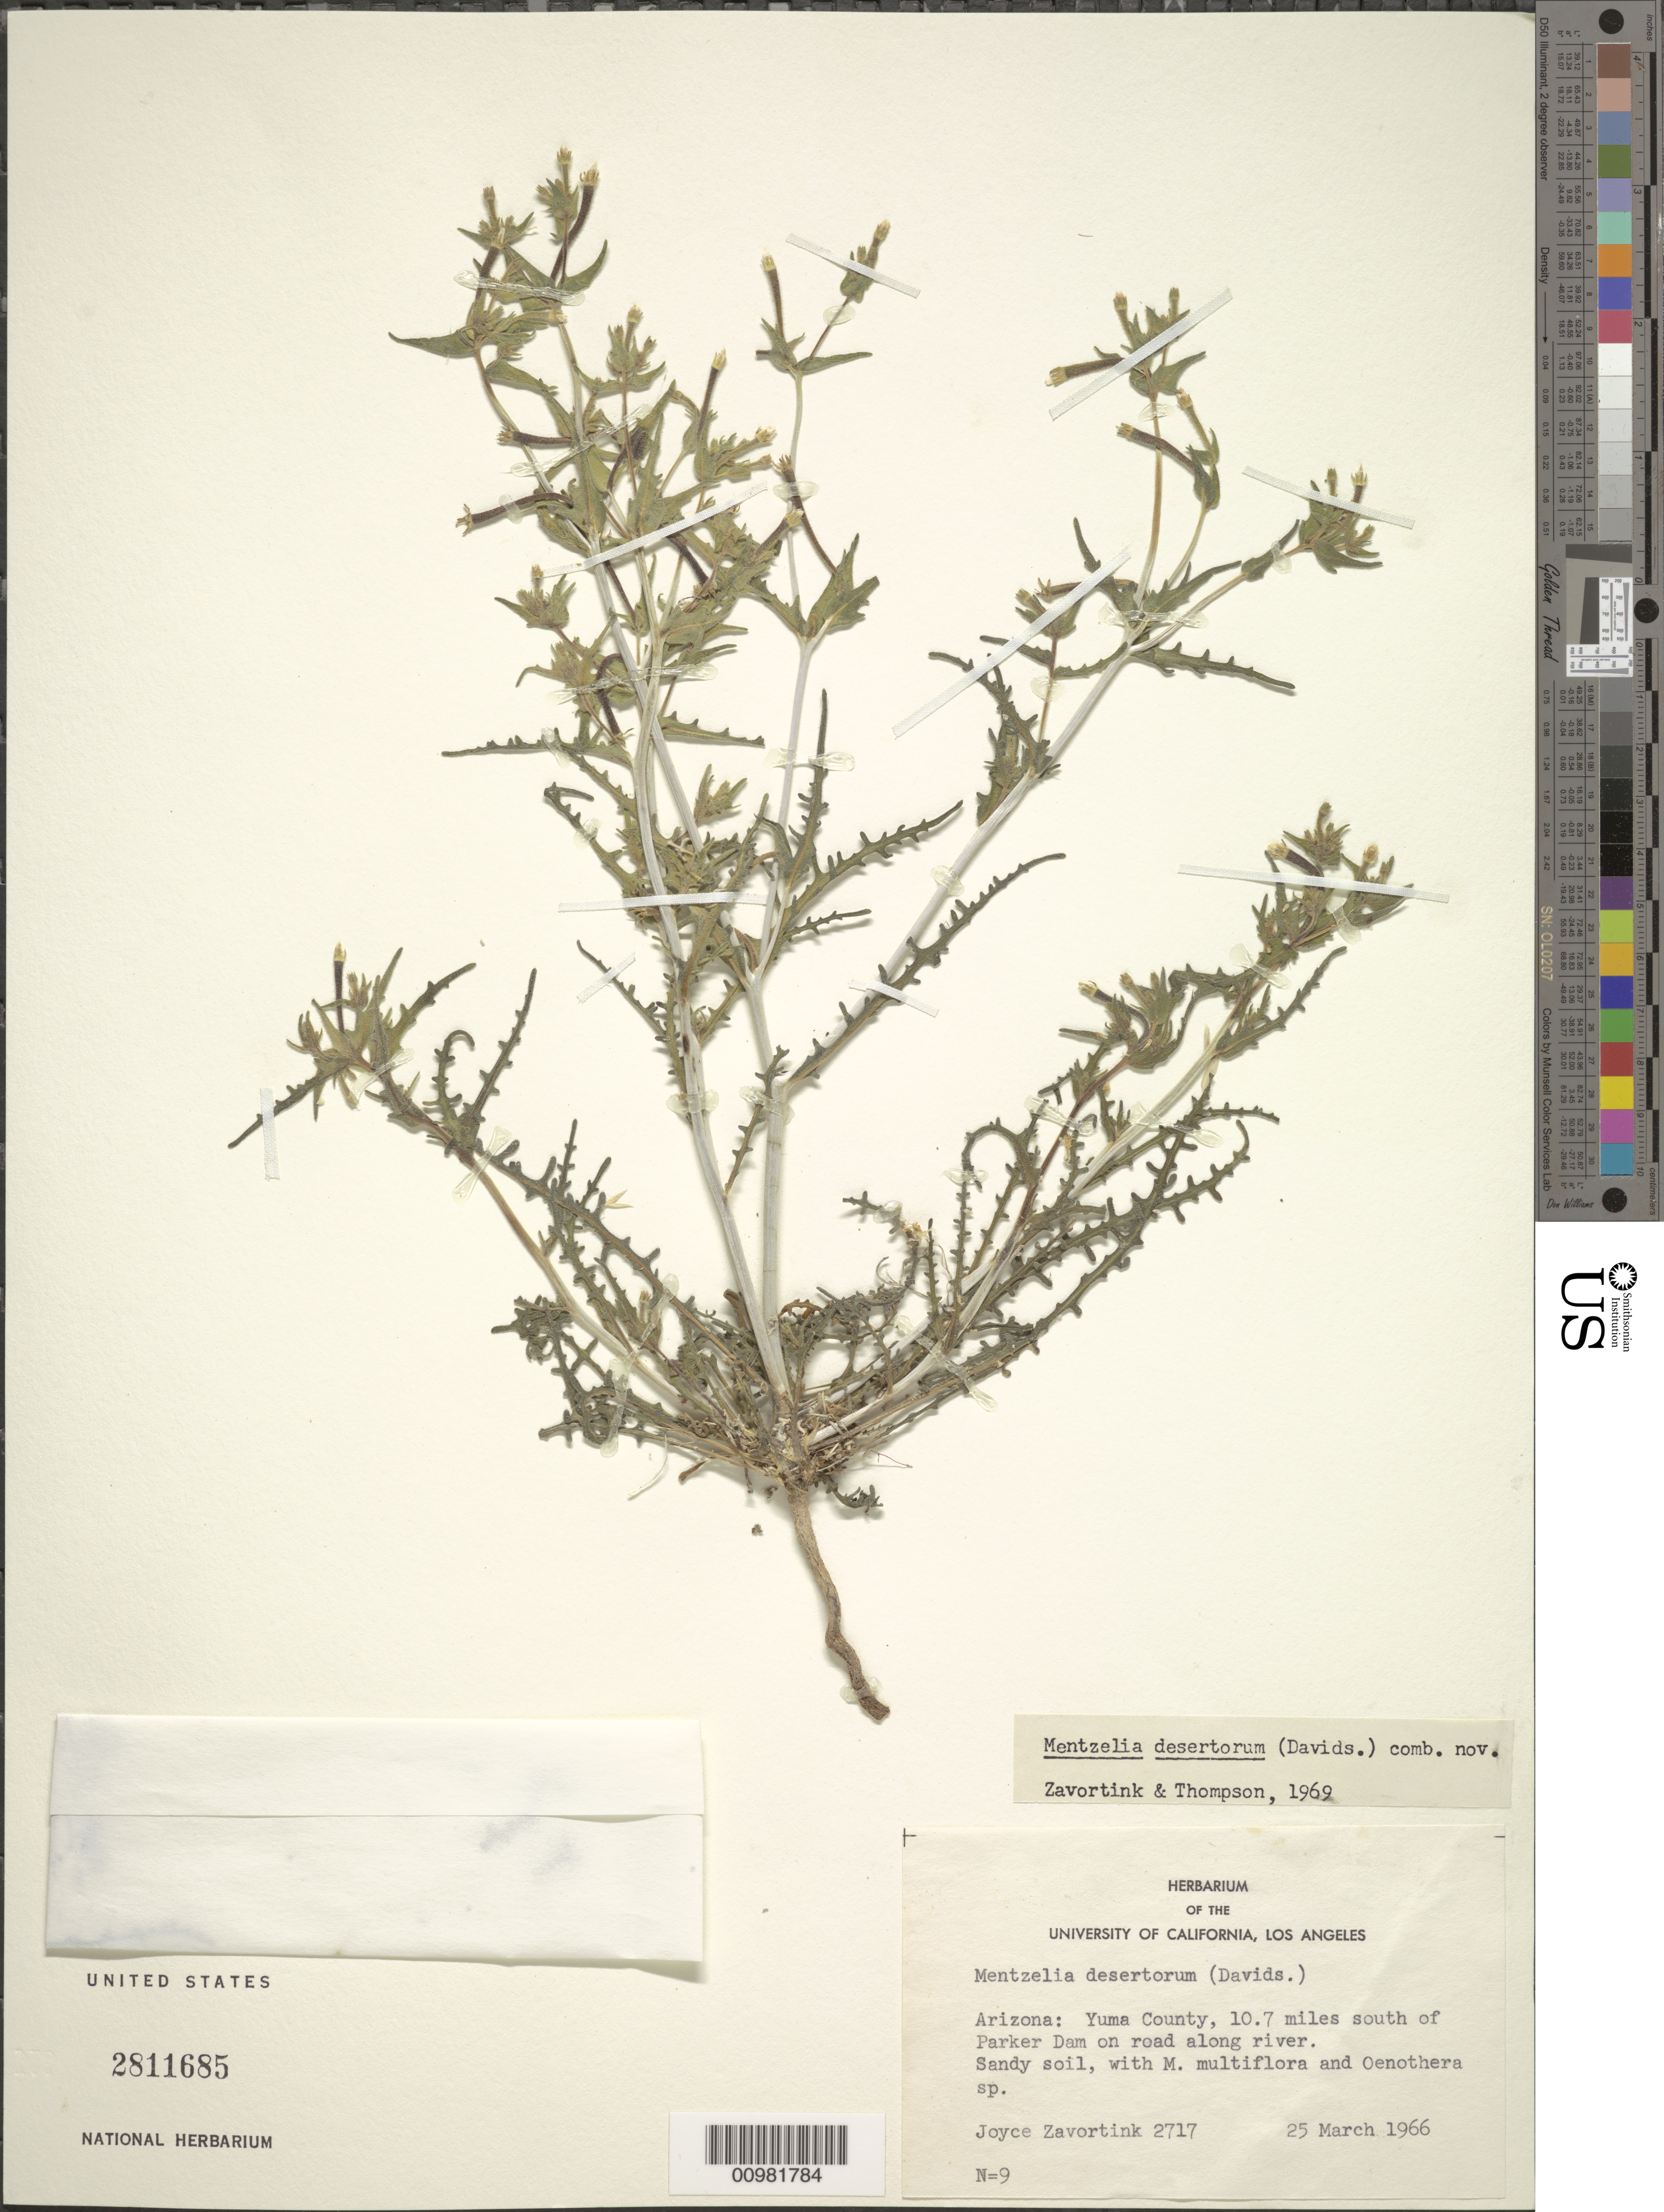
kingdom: Plantae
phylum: Tracheophyta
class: Magnoliopsida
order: Cornales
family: Loasaceae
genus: Mentzelia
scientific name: Mentzelia desertorum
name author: (Davidson) H.J. Thomps. & J.F. Macbr.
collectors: J. E. Zavortink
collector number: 2717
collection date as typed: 25 Mar 1966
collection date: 1966-03-25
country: United States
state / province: Arizona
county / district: Yuma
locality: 10.7 mi. S of Parker Dam, on a road along river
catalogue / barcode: US 2811685